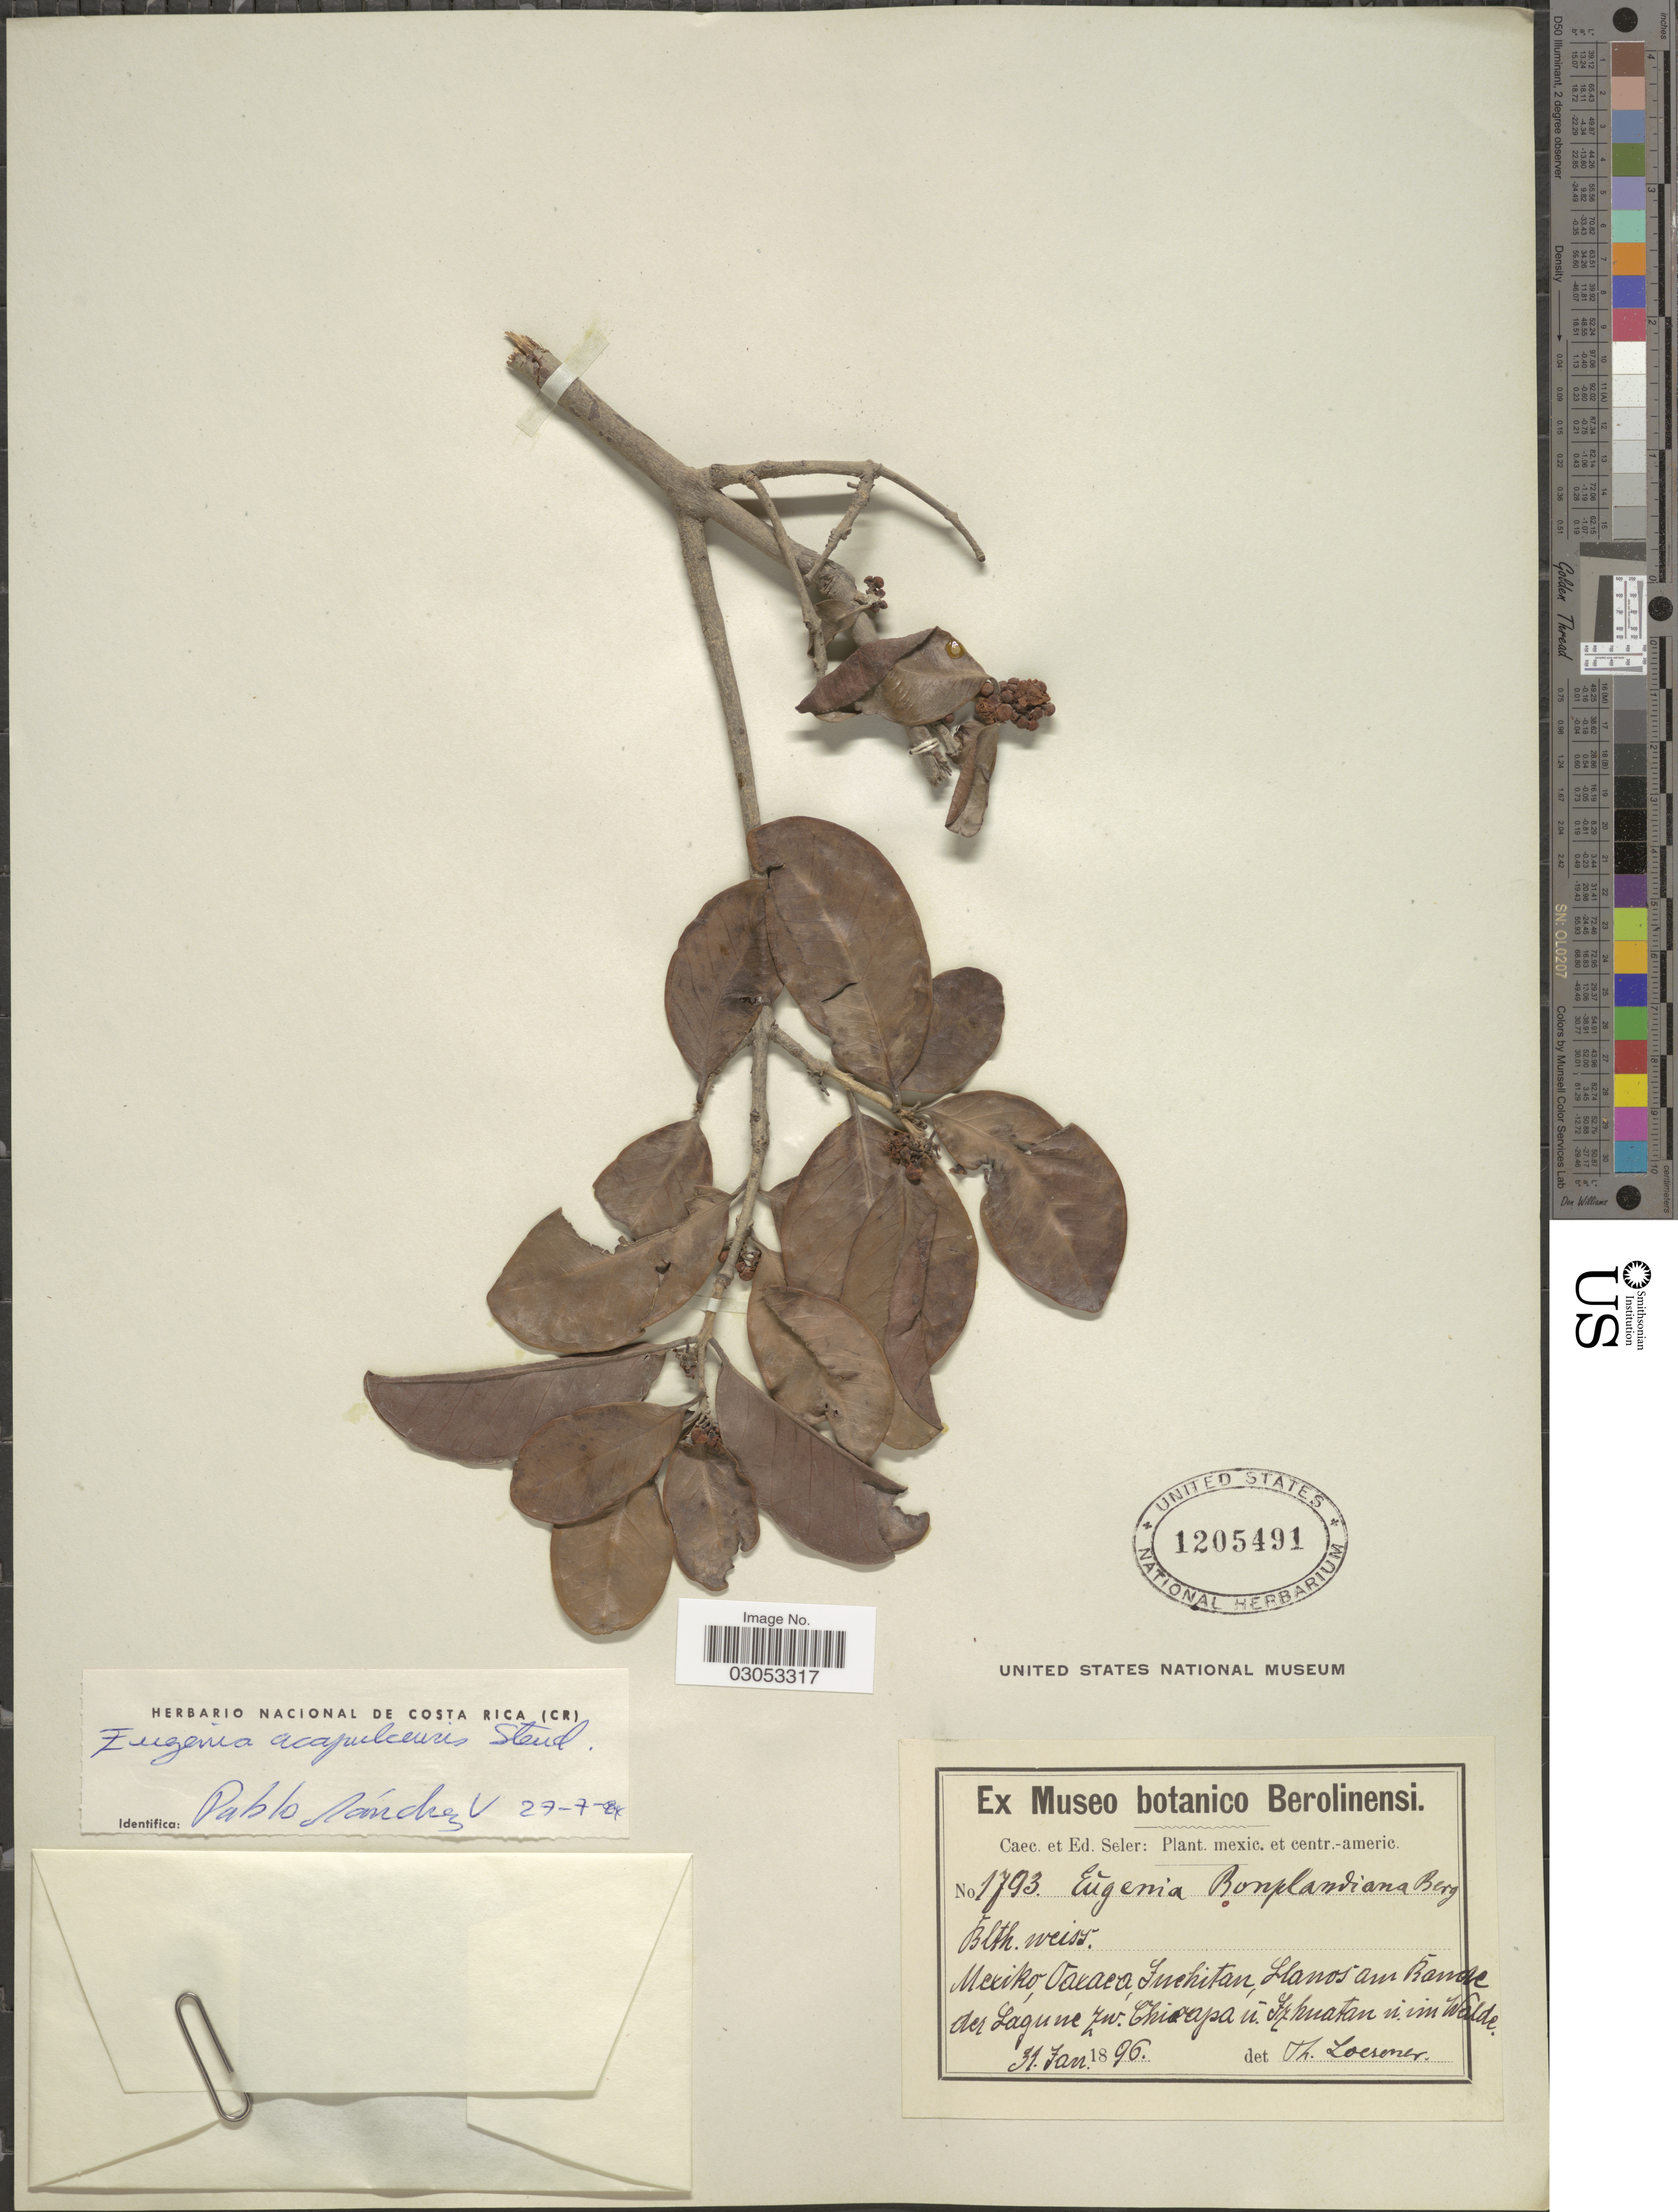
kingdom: Plantae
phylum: Tracheophyta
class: Magnoliopsida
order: Myrtales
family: Myrtaceae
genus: Eugenia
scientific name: Eugenia acapulcensis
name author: Steud.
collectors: ex Caec. et Ed Seler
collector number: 1793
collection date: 1896-01-31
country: Mexico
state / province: Oaxaca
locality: Mexiko, Oaxaca, Tuchitan, Llanos am Banos der lagune, zw. Chicapa ü Szhuatan im Walde.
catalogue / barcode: US 1205491